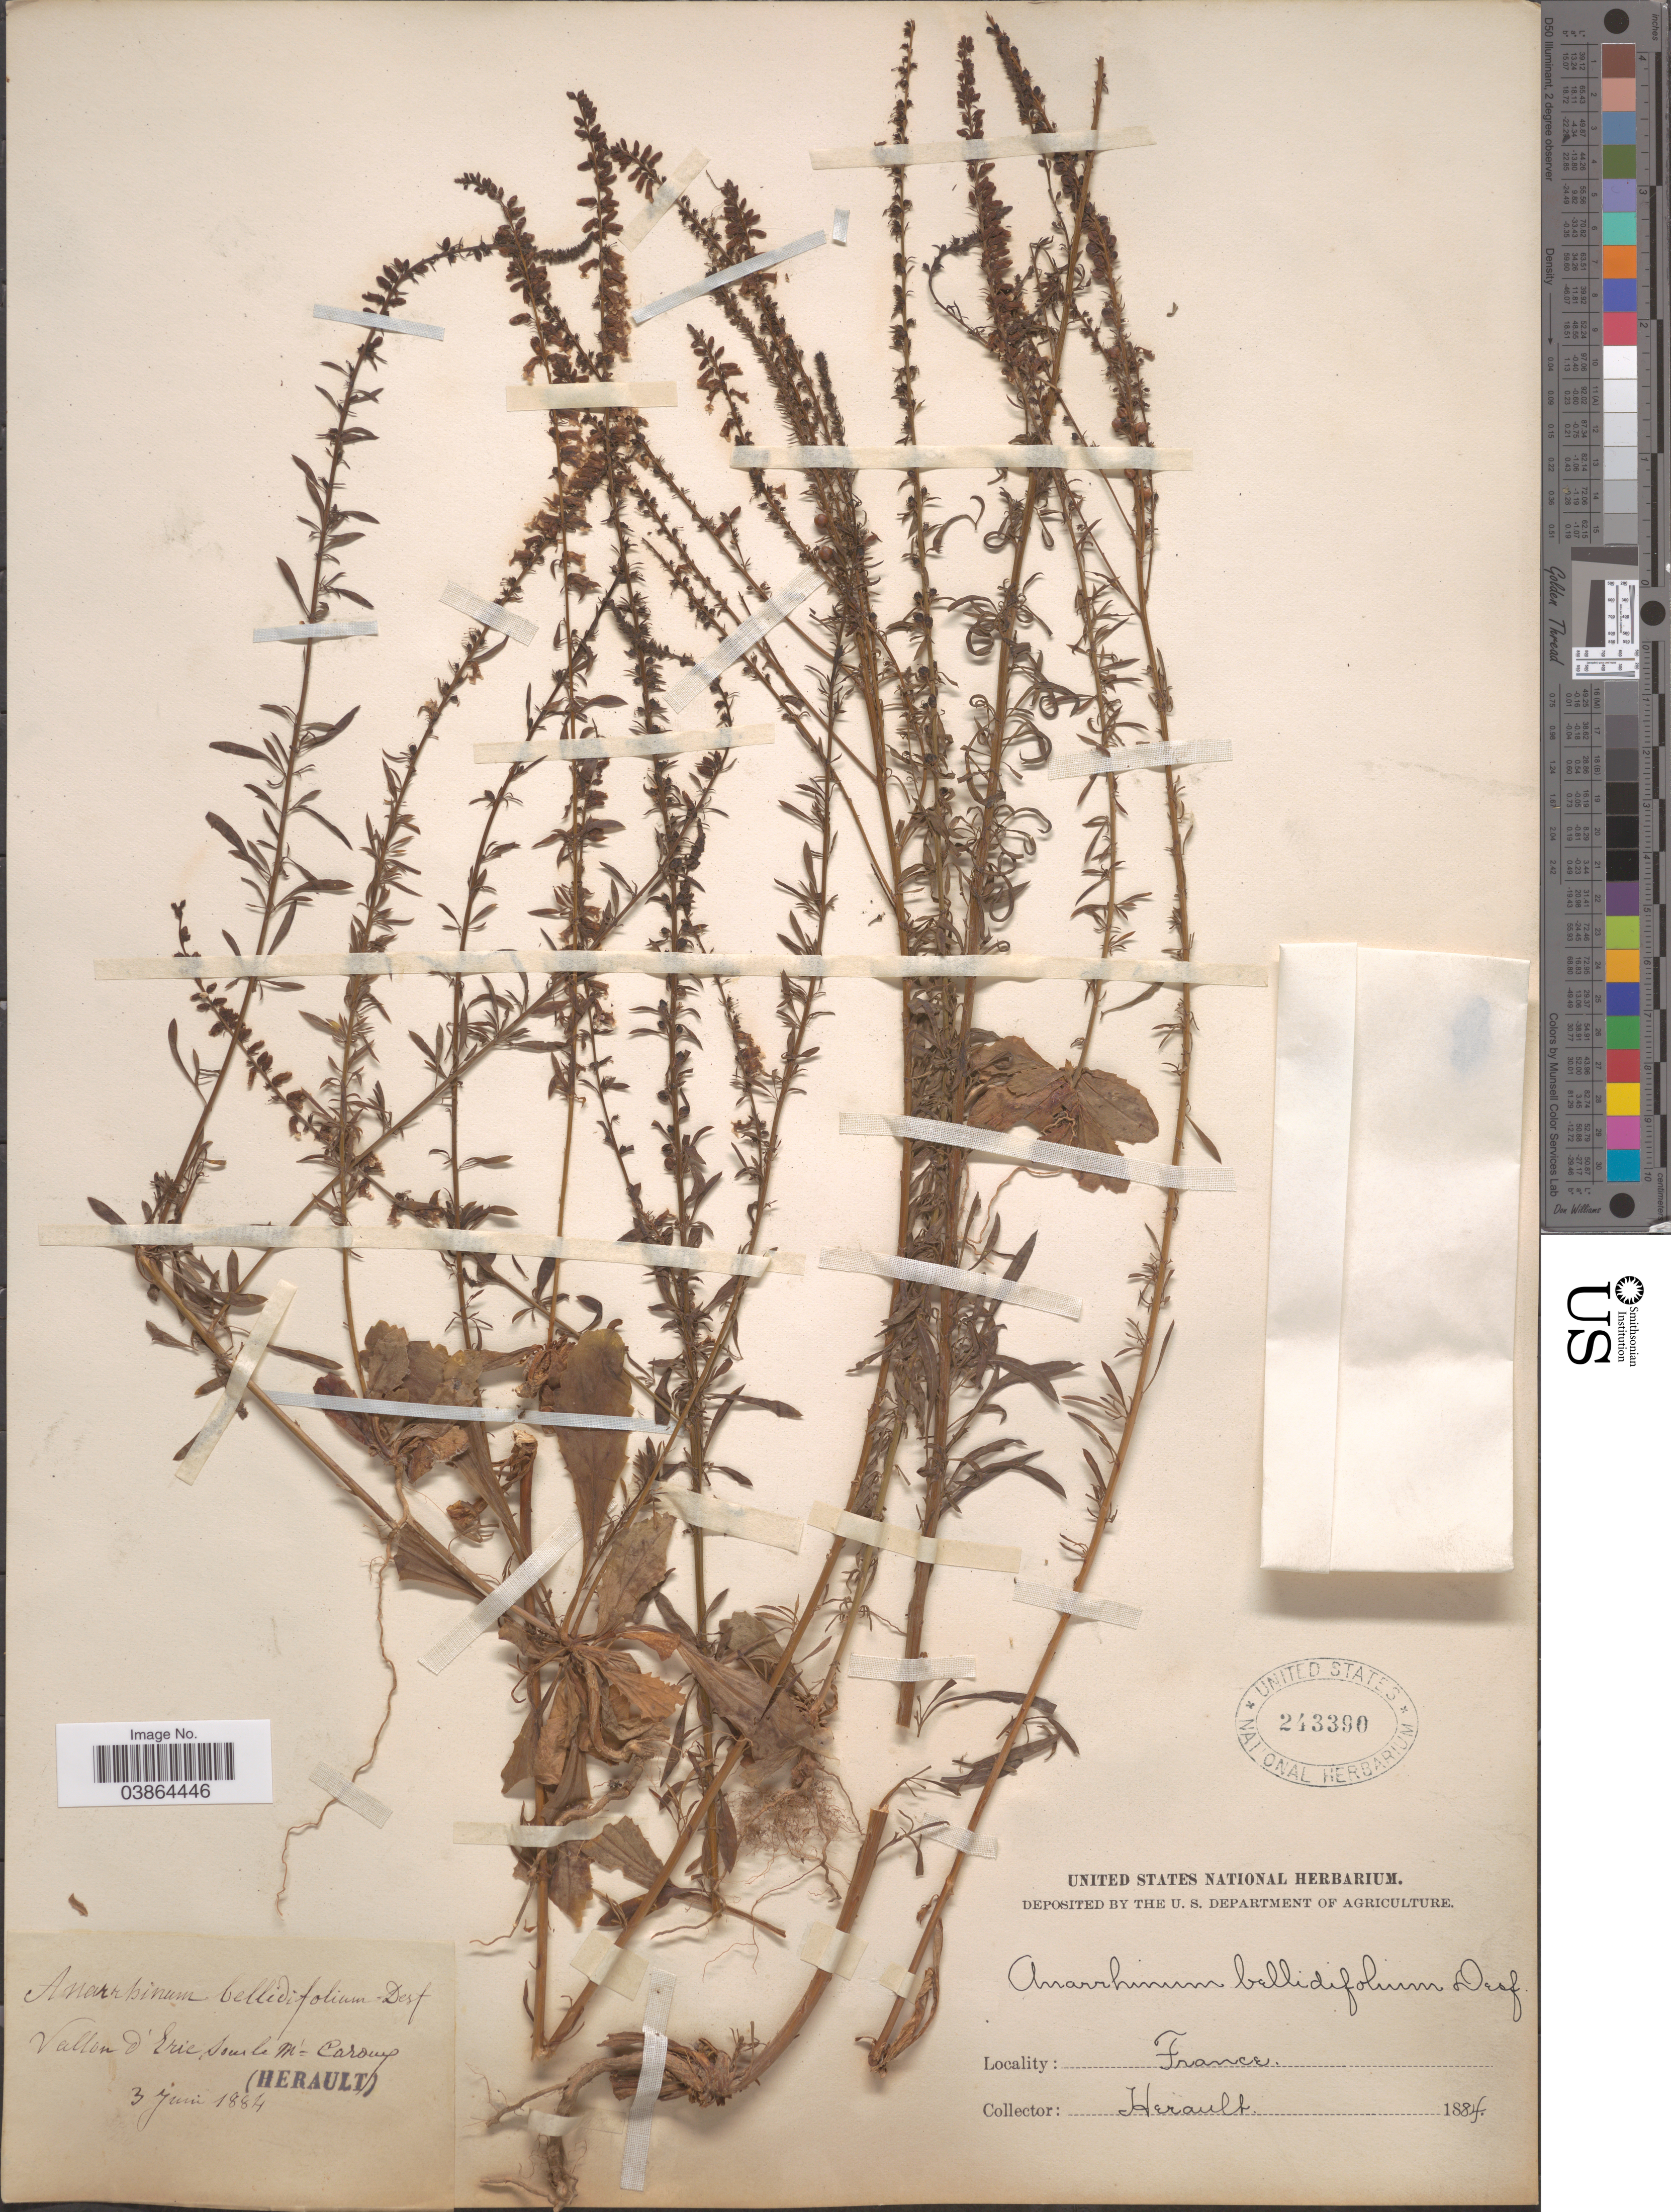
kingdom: Plantae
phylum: Tracheophyta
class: Magnoliopsida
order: Lamiales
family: Plantaginaceae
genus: Anarrhinum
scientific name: Anarrhinum bellidifolium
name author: (L.) Willd.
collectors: -. Herault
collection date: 1884-06-03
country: France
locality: Vallon d'Erie souile M - Caroux. [interpreted]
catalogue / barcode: US 243390